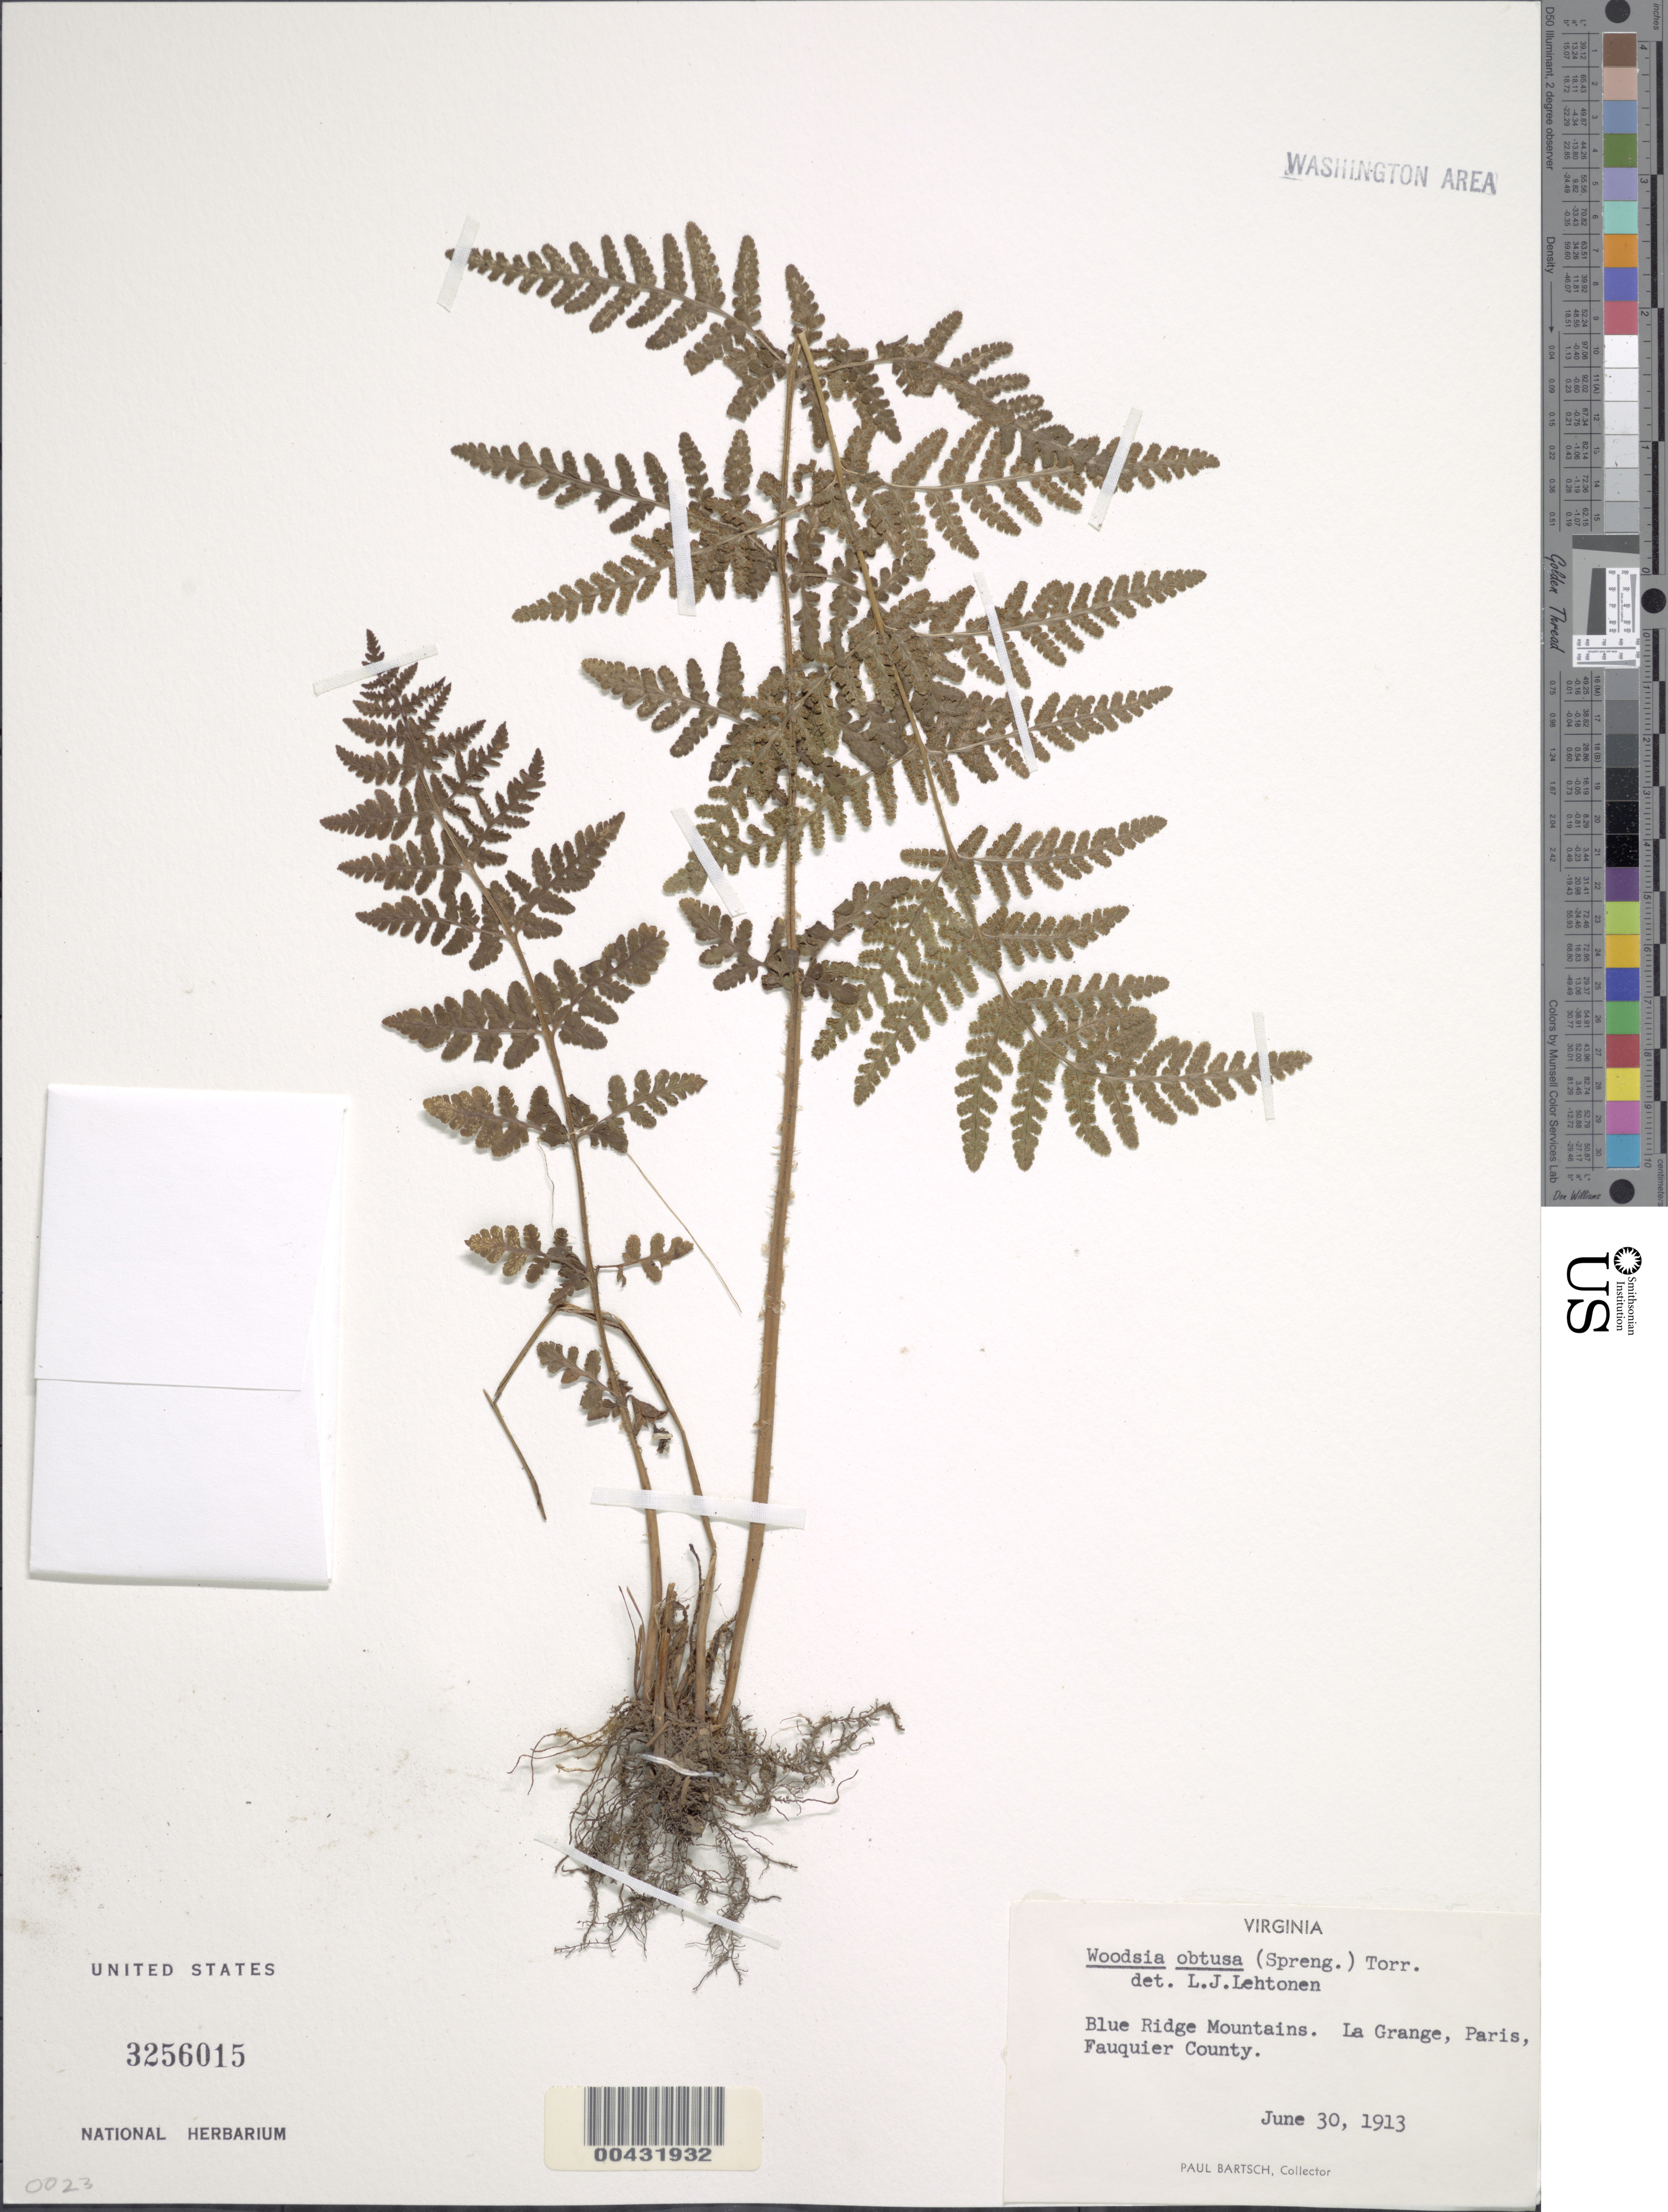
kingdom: Plantae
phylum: Tracheophyta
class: Polypodiopsida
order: Polypodiales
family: Woodsiaceae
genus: Woodsia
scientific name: Woodsia obtusa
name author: (Spreng.) Torr.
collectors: P. Bartsch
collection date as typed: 30 Jun 1913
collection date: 1913-06-30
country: United States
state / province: Virginia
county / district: Fauquier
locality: Blue Ridge Mountains, La Grange, Paris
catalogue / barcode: US 3256015